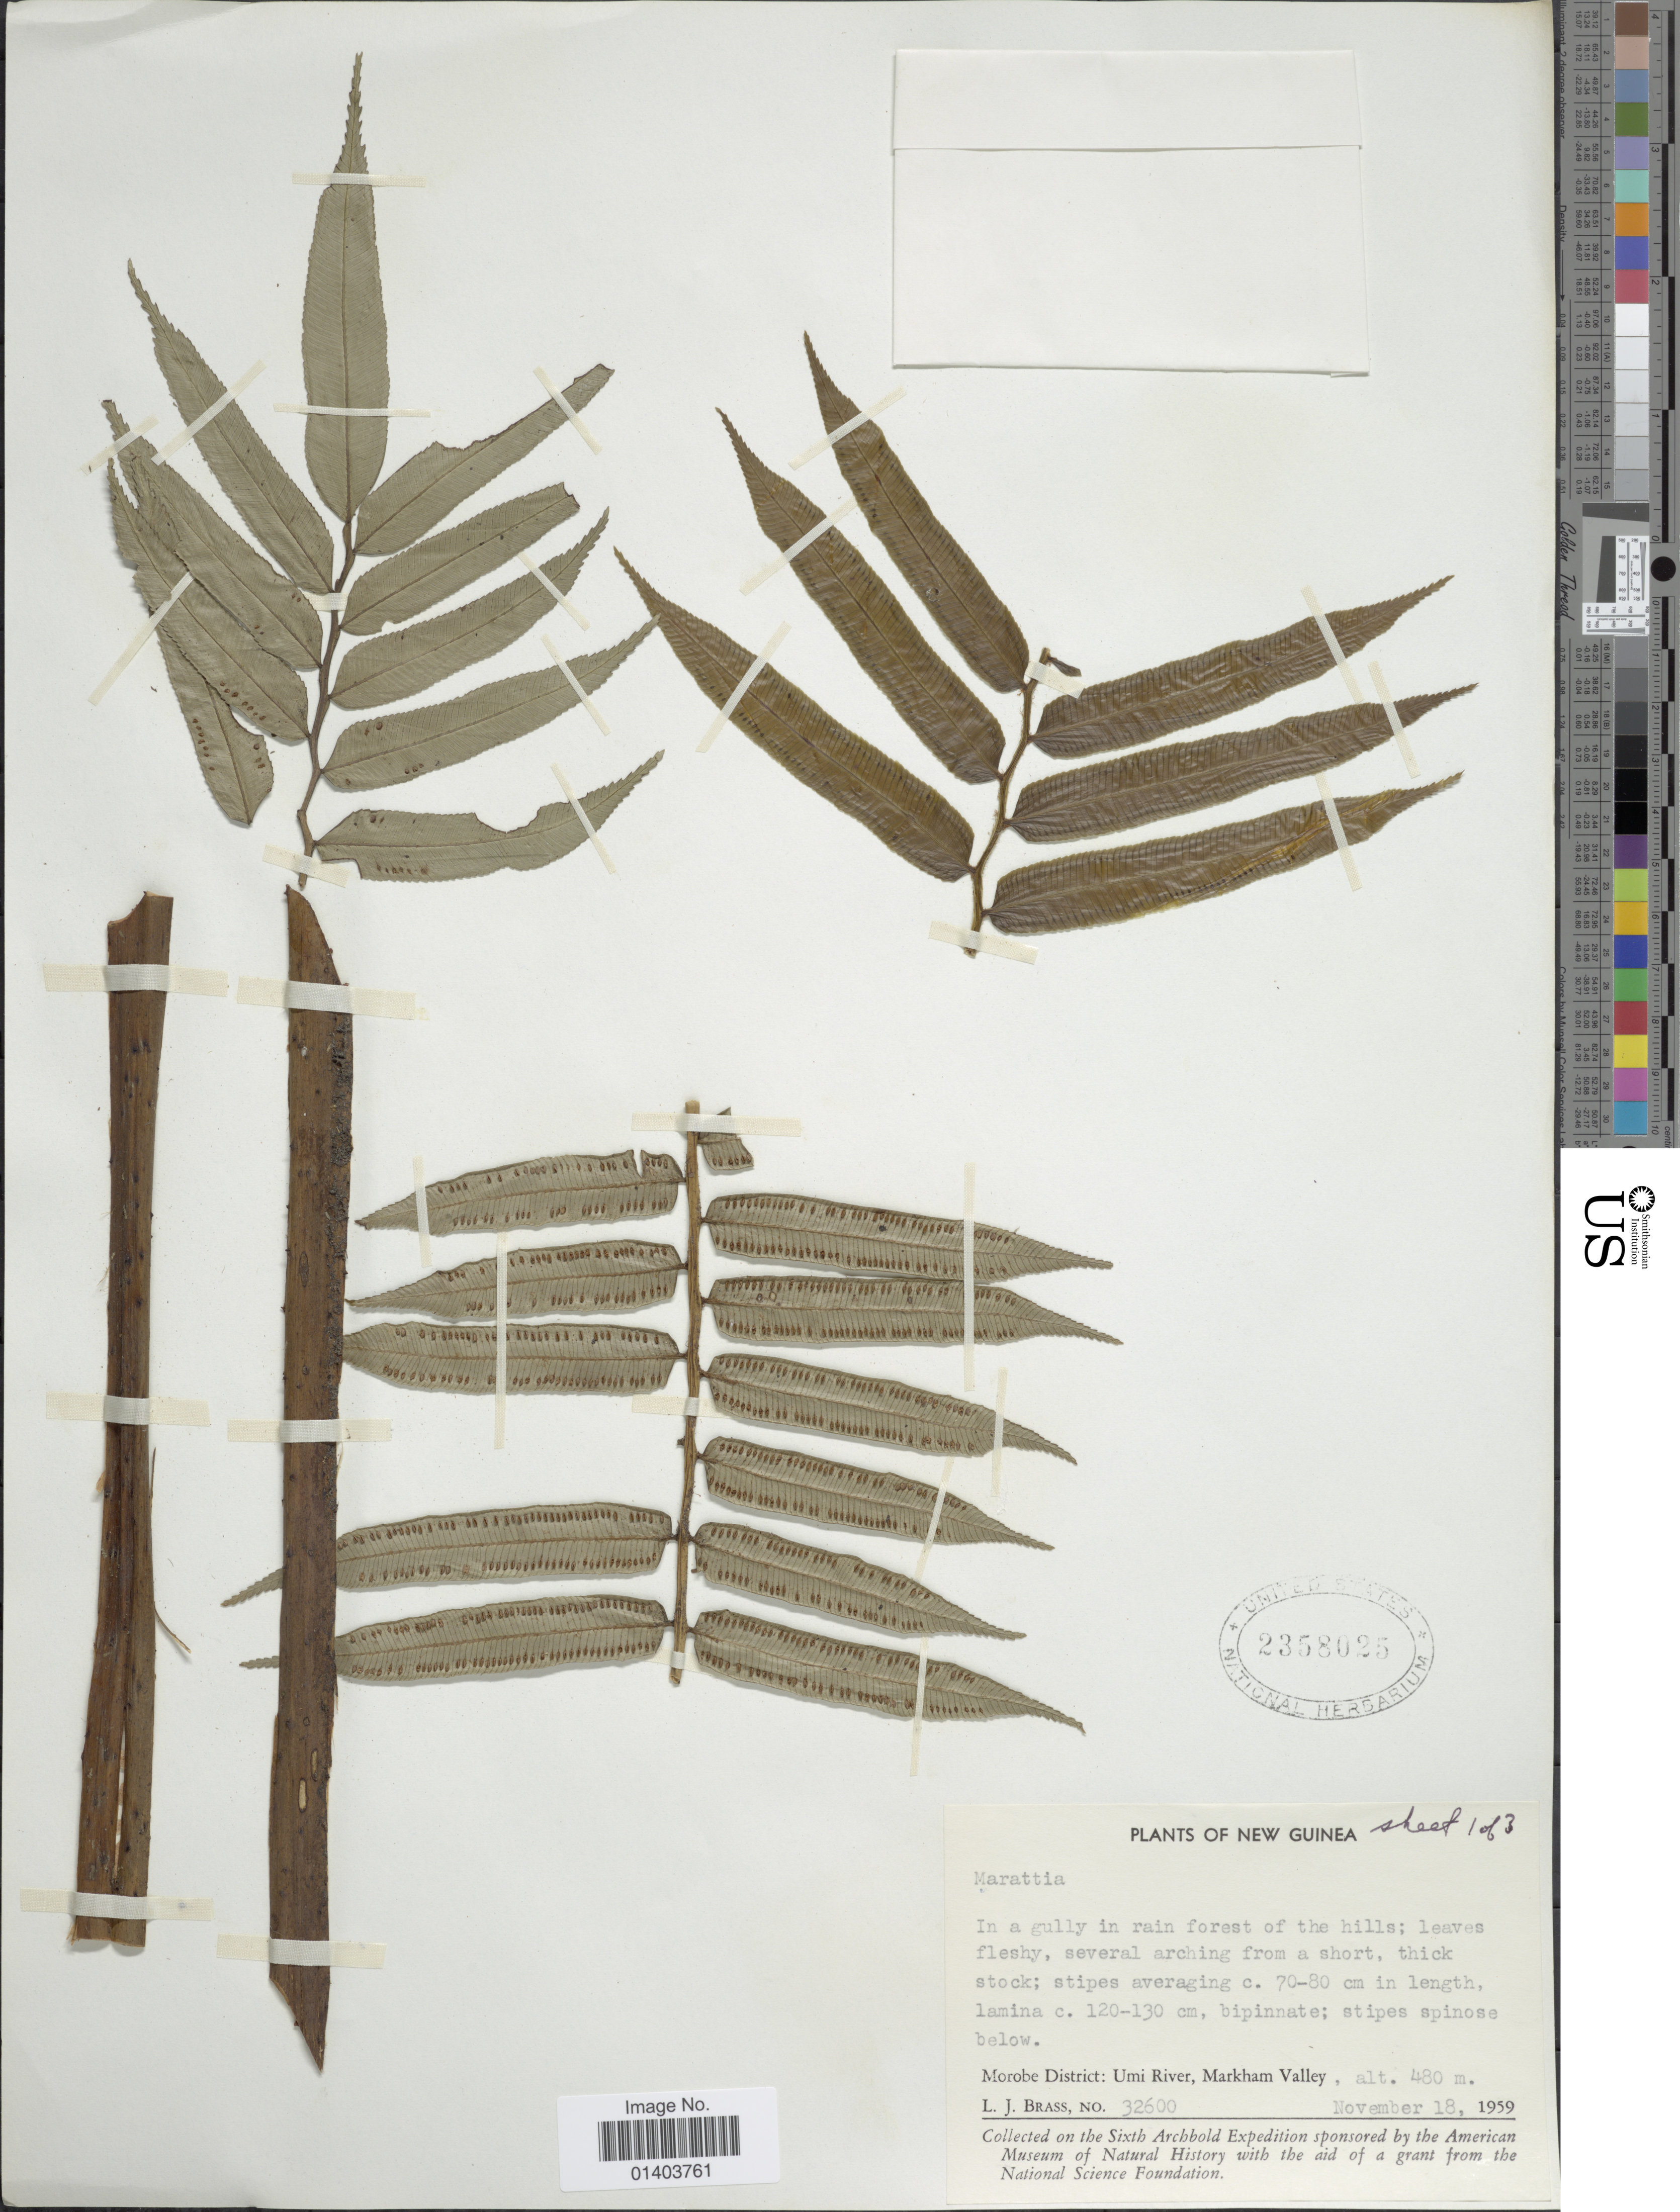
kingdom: Plantae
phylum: Tracheophyta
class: Polypodiopsida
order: Marattiales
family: Marattiaceae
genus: Ptisana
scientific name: Ptisana sp.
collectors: L. J. Brass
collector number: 32600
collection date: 1959-11-18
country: Papua New Guinea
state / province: Morobe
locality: Morobe District: Umi River, Markham Valley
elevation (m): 480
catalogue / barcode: US 2358025